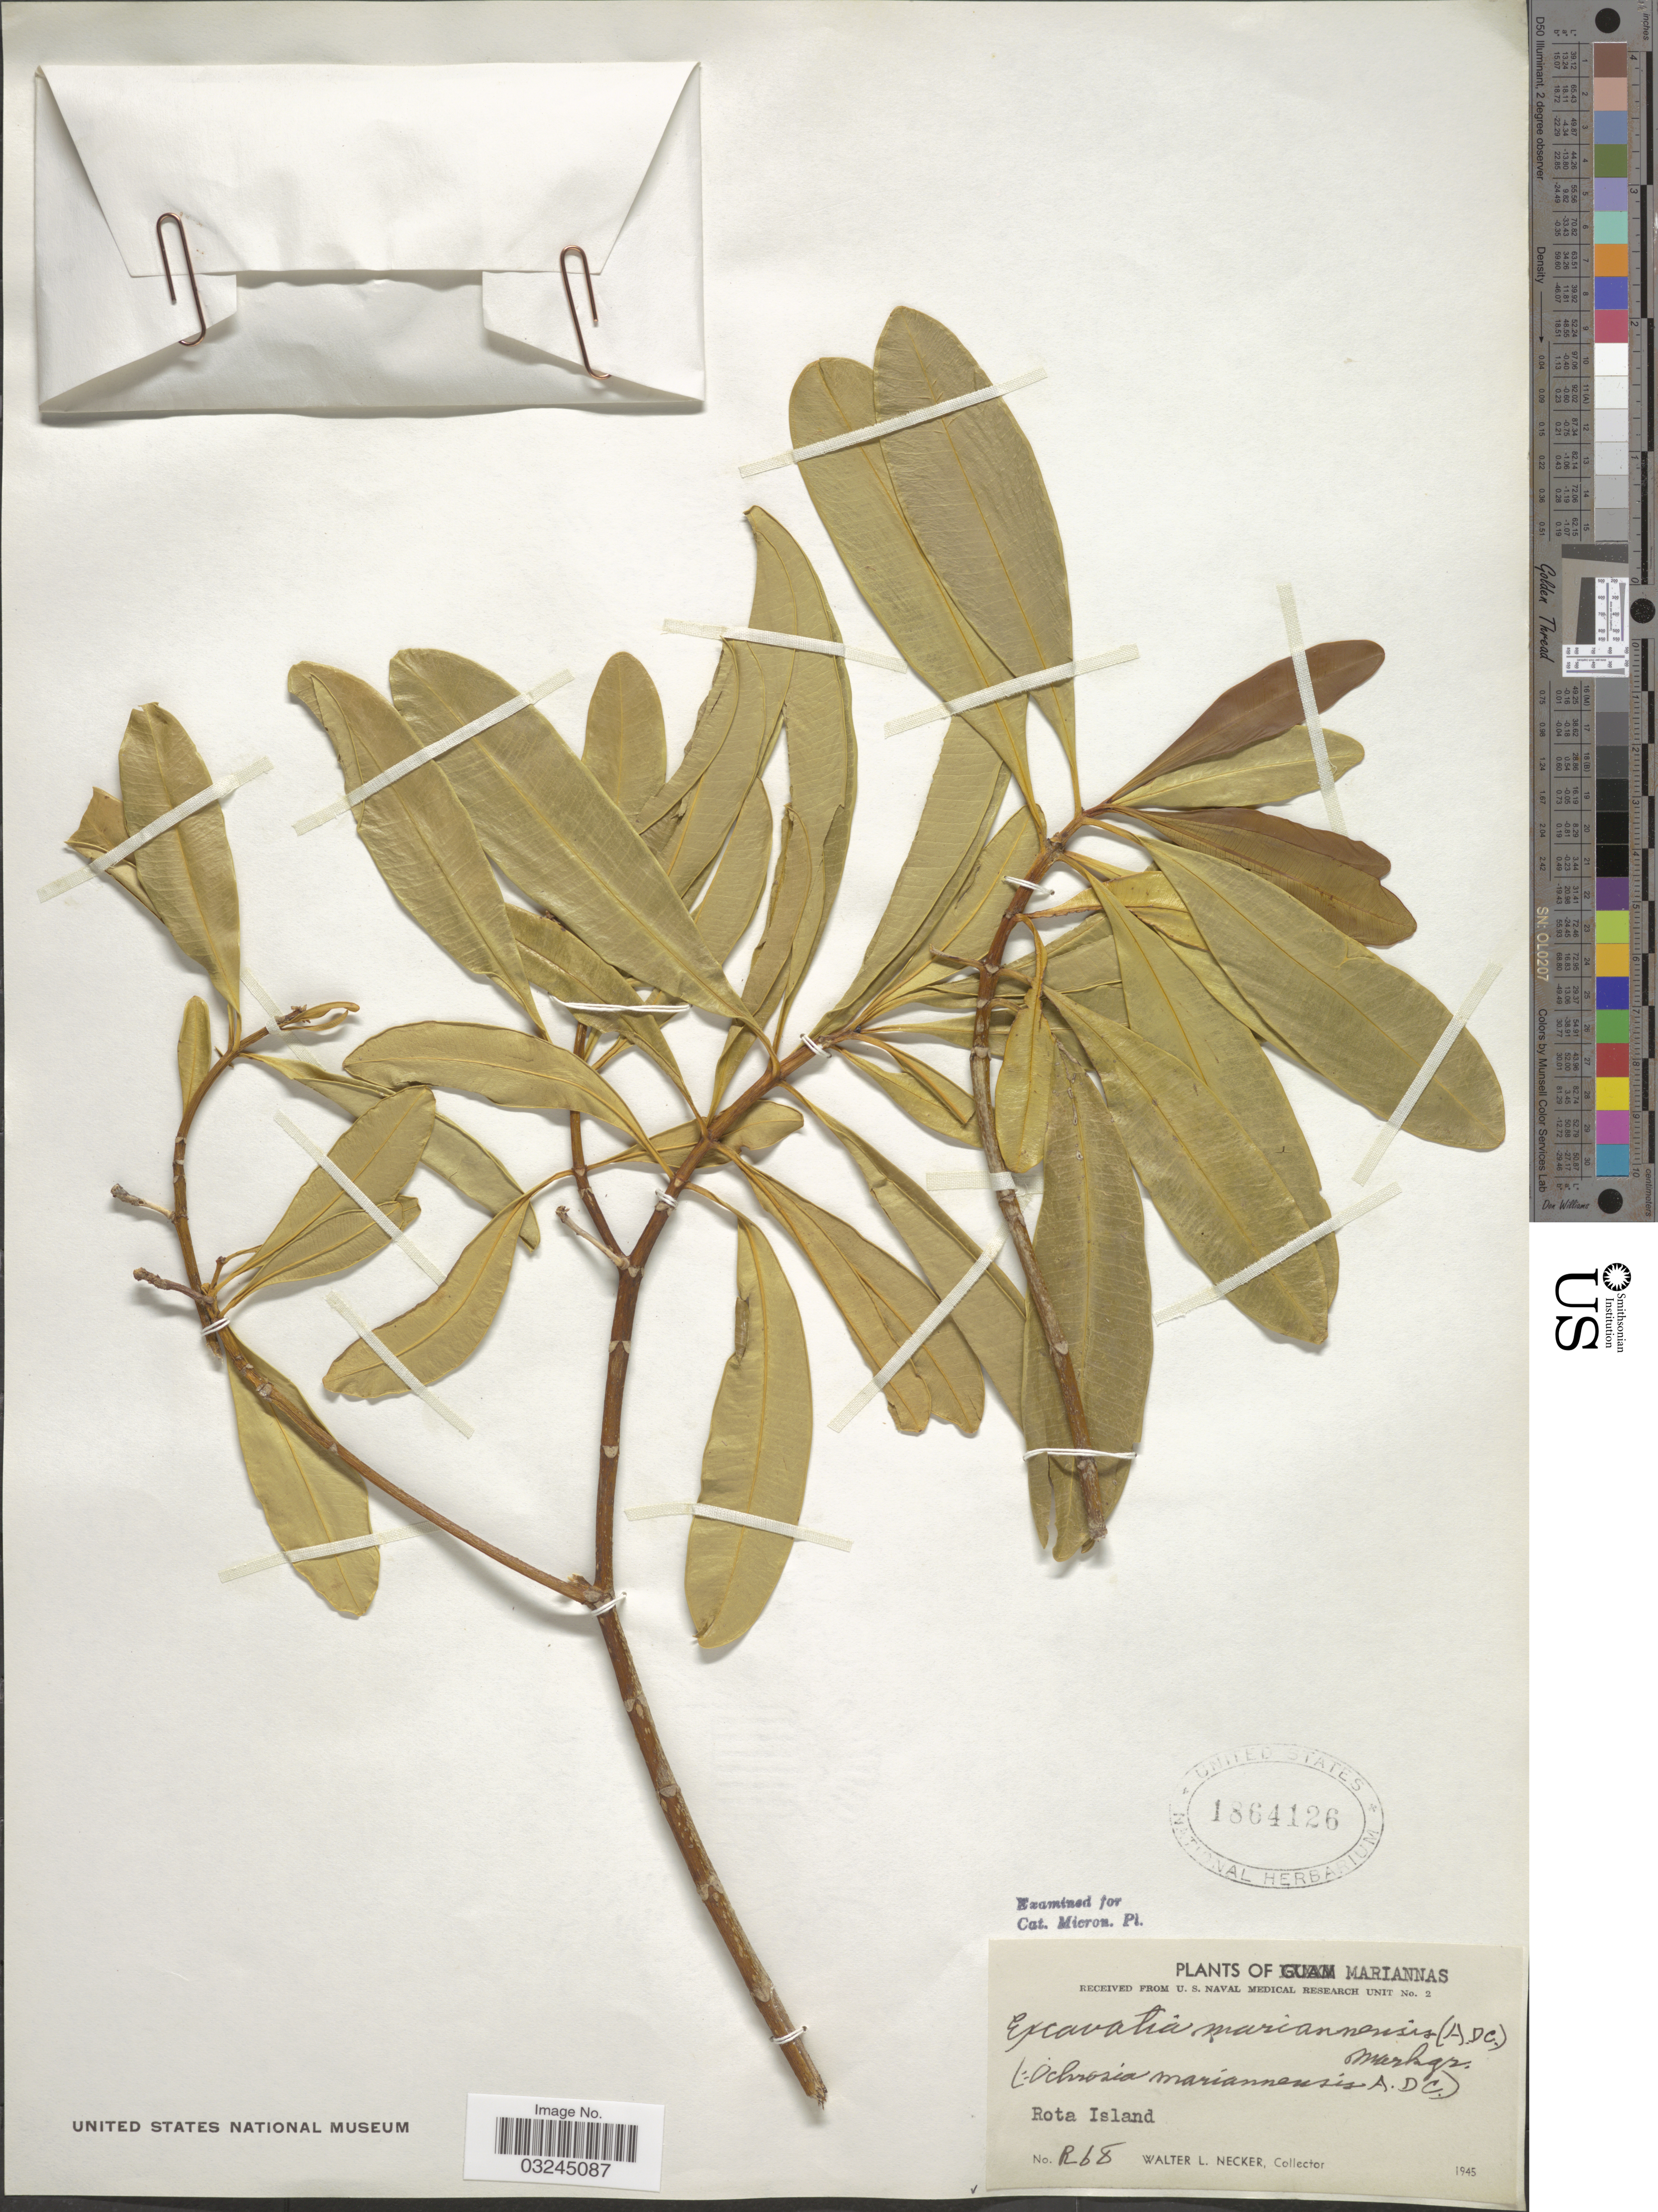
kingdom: Plantae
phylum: Tracheophyta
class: Magnoliopsida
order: Gentianales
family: Apocynaceae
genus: Ochrosia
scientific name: Ochrosia mariannensis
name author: A. DC.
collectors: W. L. Necker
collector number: R68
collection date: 1945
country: Northern Mariana Islands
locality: Mariannas. Rota Island.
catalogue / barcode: US 1864126